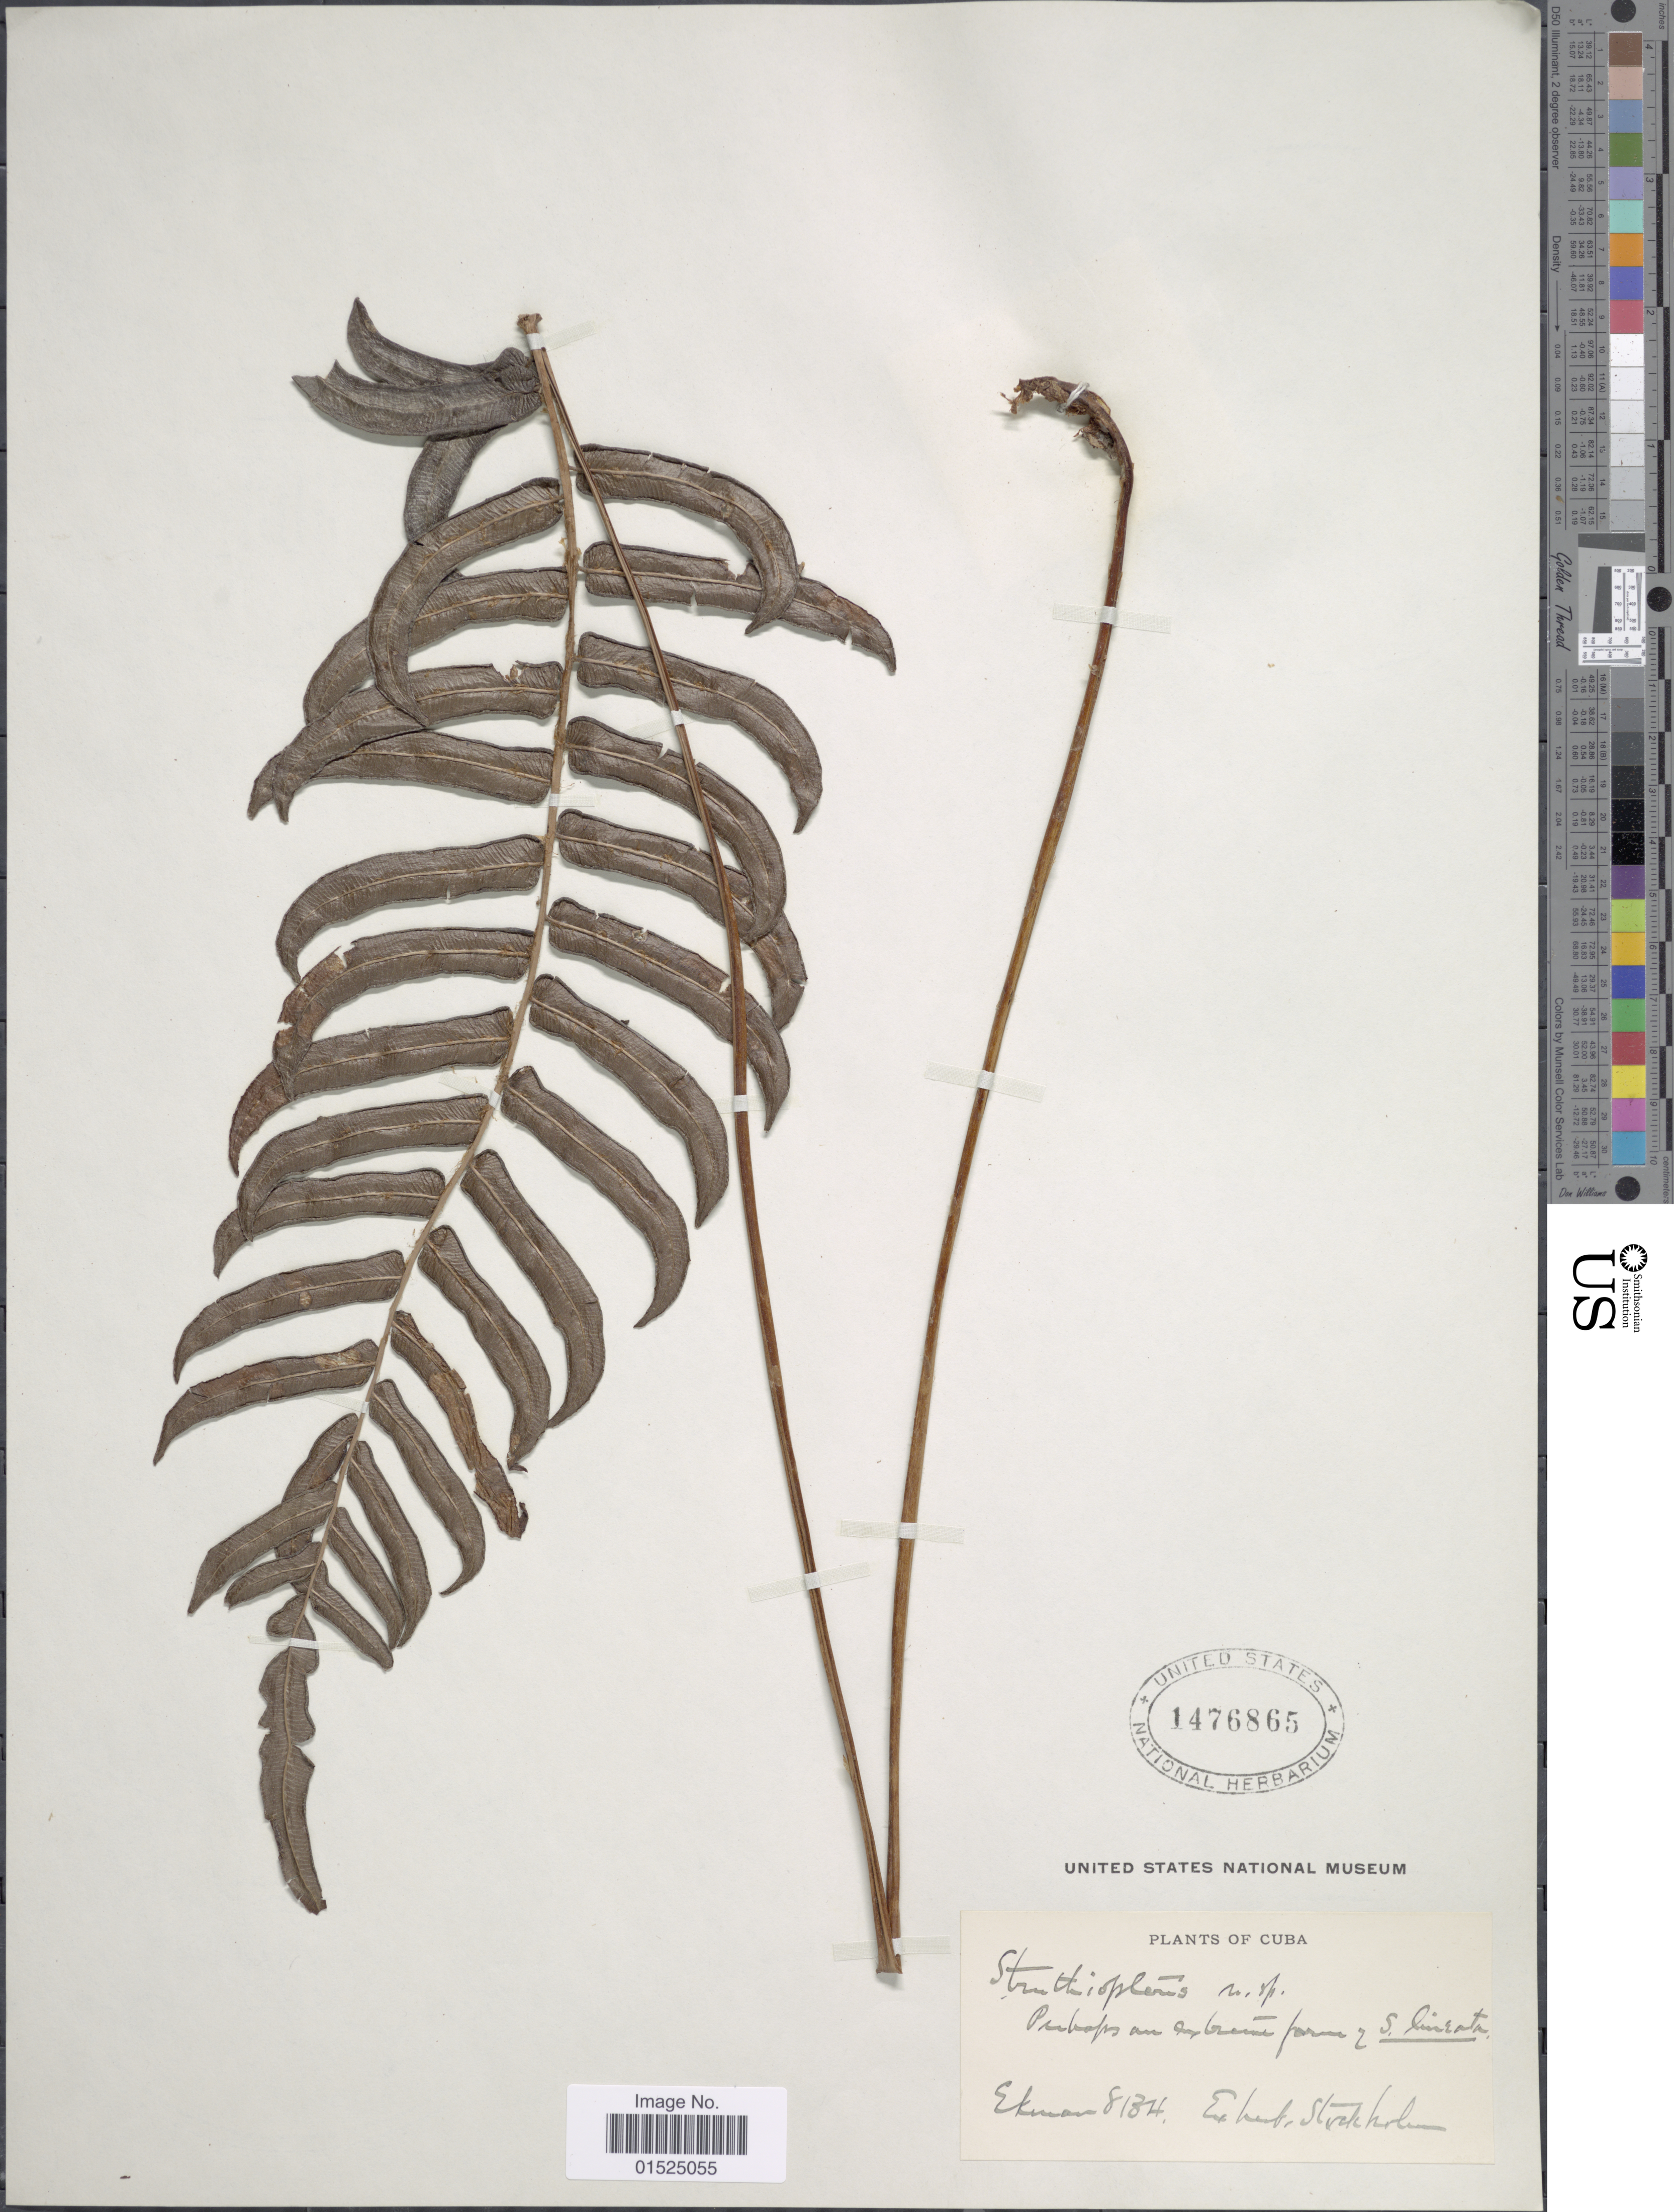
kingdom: Plantae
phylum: Tracheophyta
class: Polypodiopsida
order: Polypodiales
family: Blechnaceae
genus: Blechnum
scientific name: Blechnum sp.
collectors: -. Ekman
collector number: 8134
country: Cuba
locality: Cuba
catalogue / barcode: US 1476865